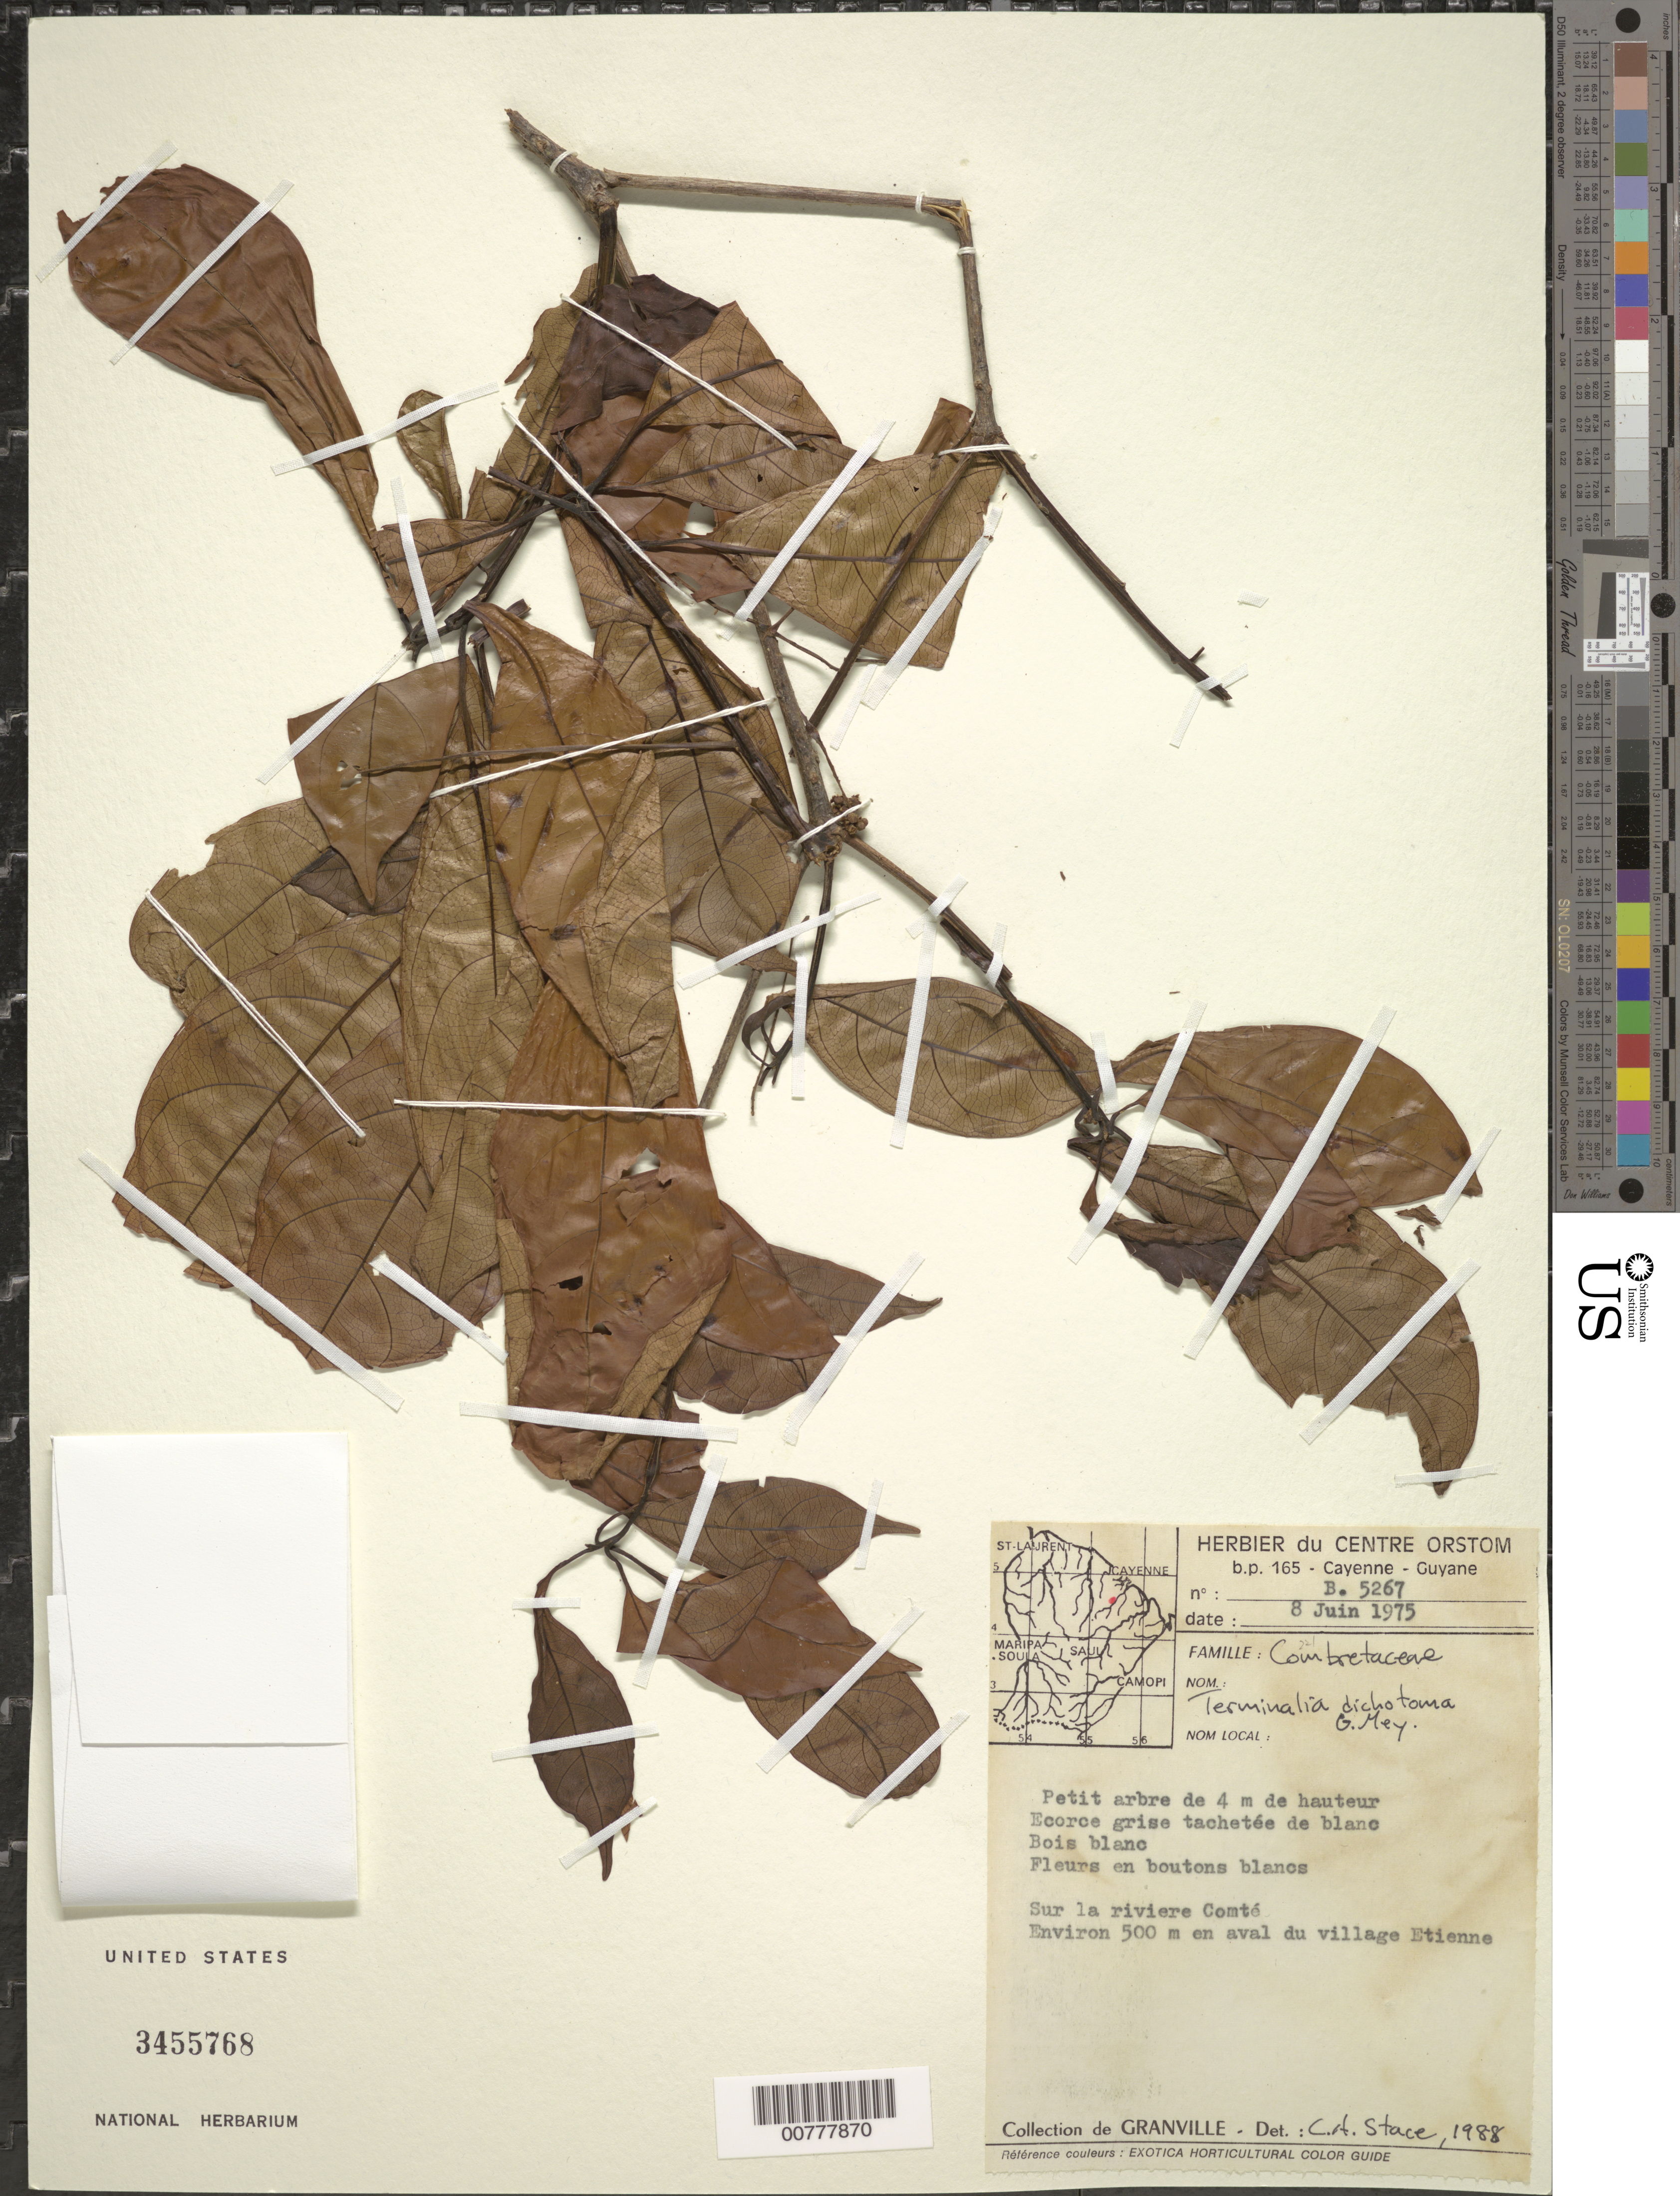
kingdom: Plantae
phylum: Tracheophyta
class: Magnoliopsida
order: Myrtales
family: Combretaceae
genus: Terminalia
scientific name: Terminalia dichotoma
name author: G. Mey.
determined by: Stace, C. A.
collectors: J.-J. de Granville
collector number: B 5267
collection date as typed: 8-Jun-75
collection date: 1975-06-08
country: French Guiana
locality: Rivière Comte, 500 m en aval du village Etienne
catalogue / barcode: US 3455768